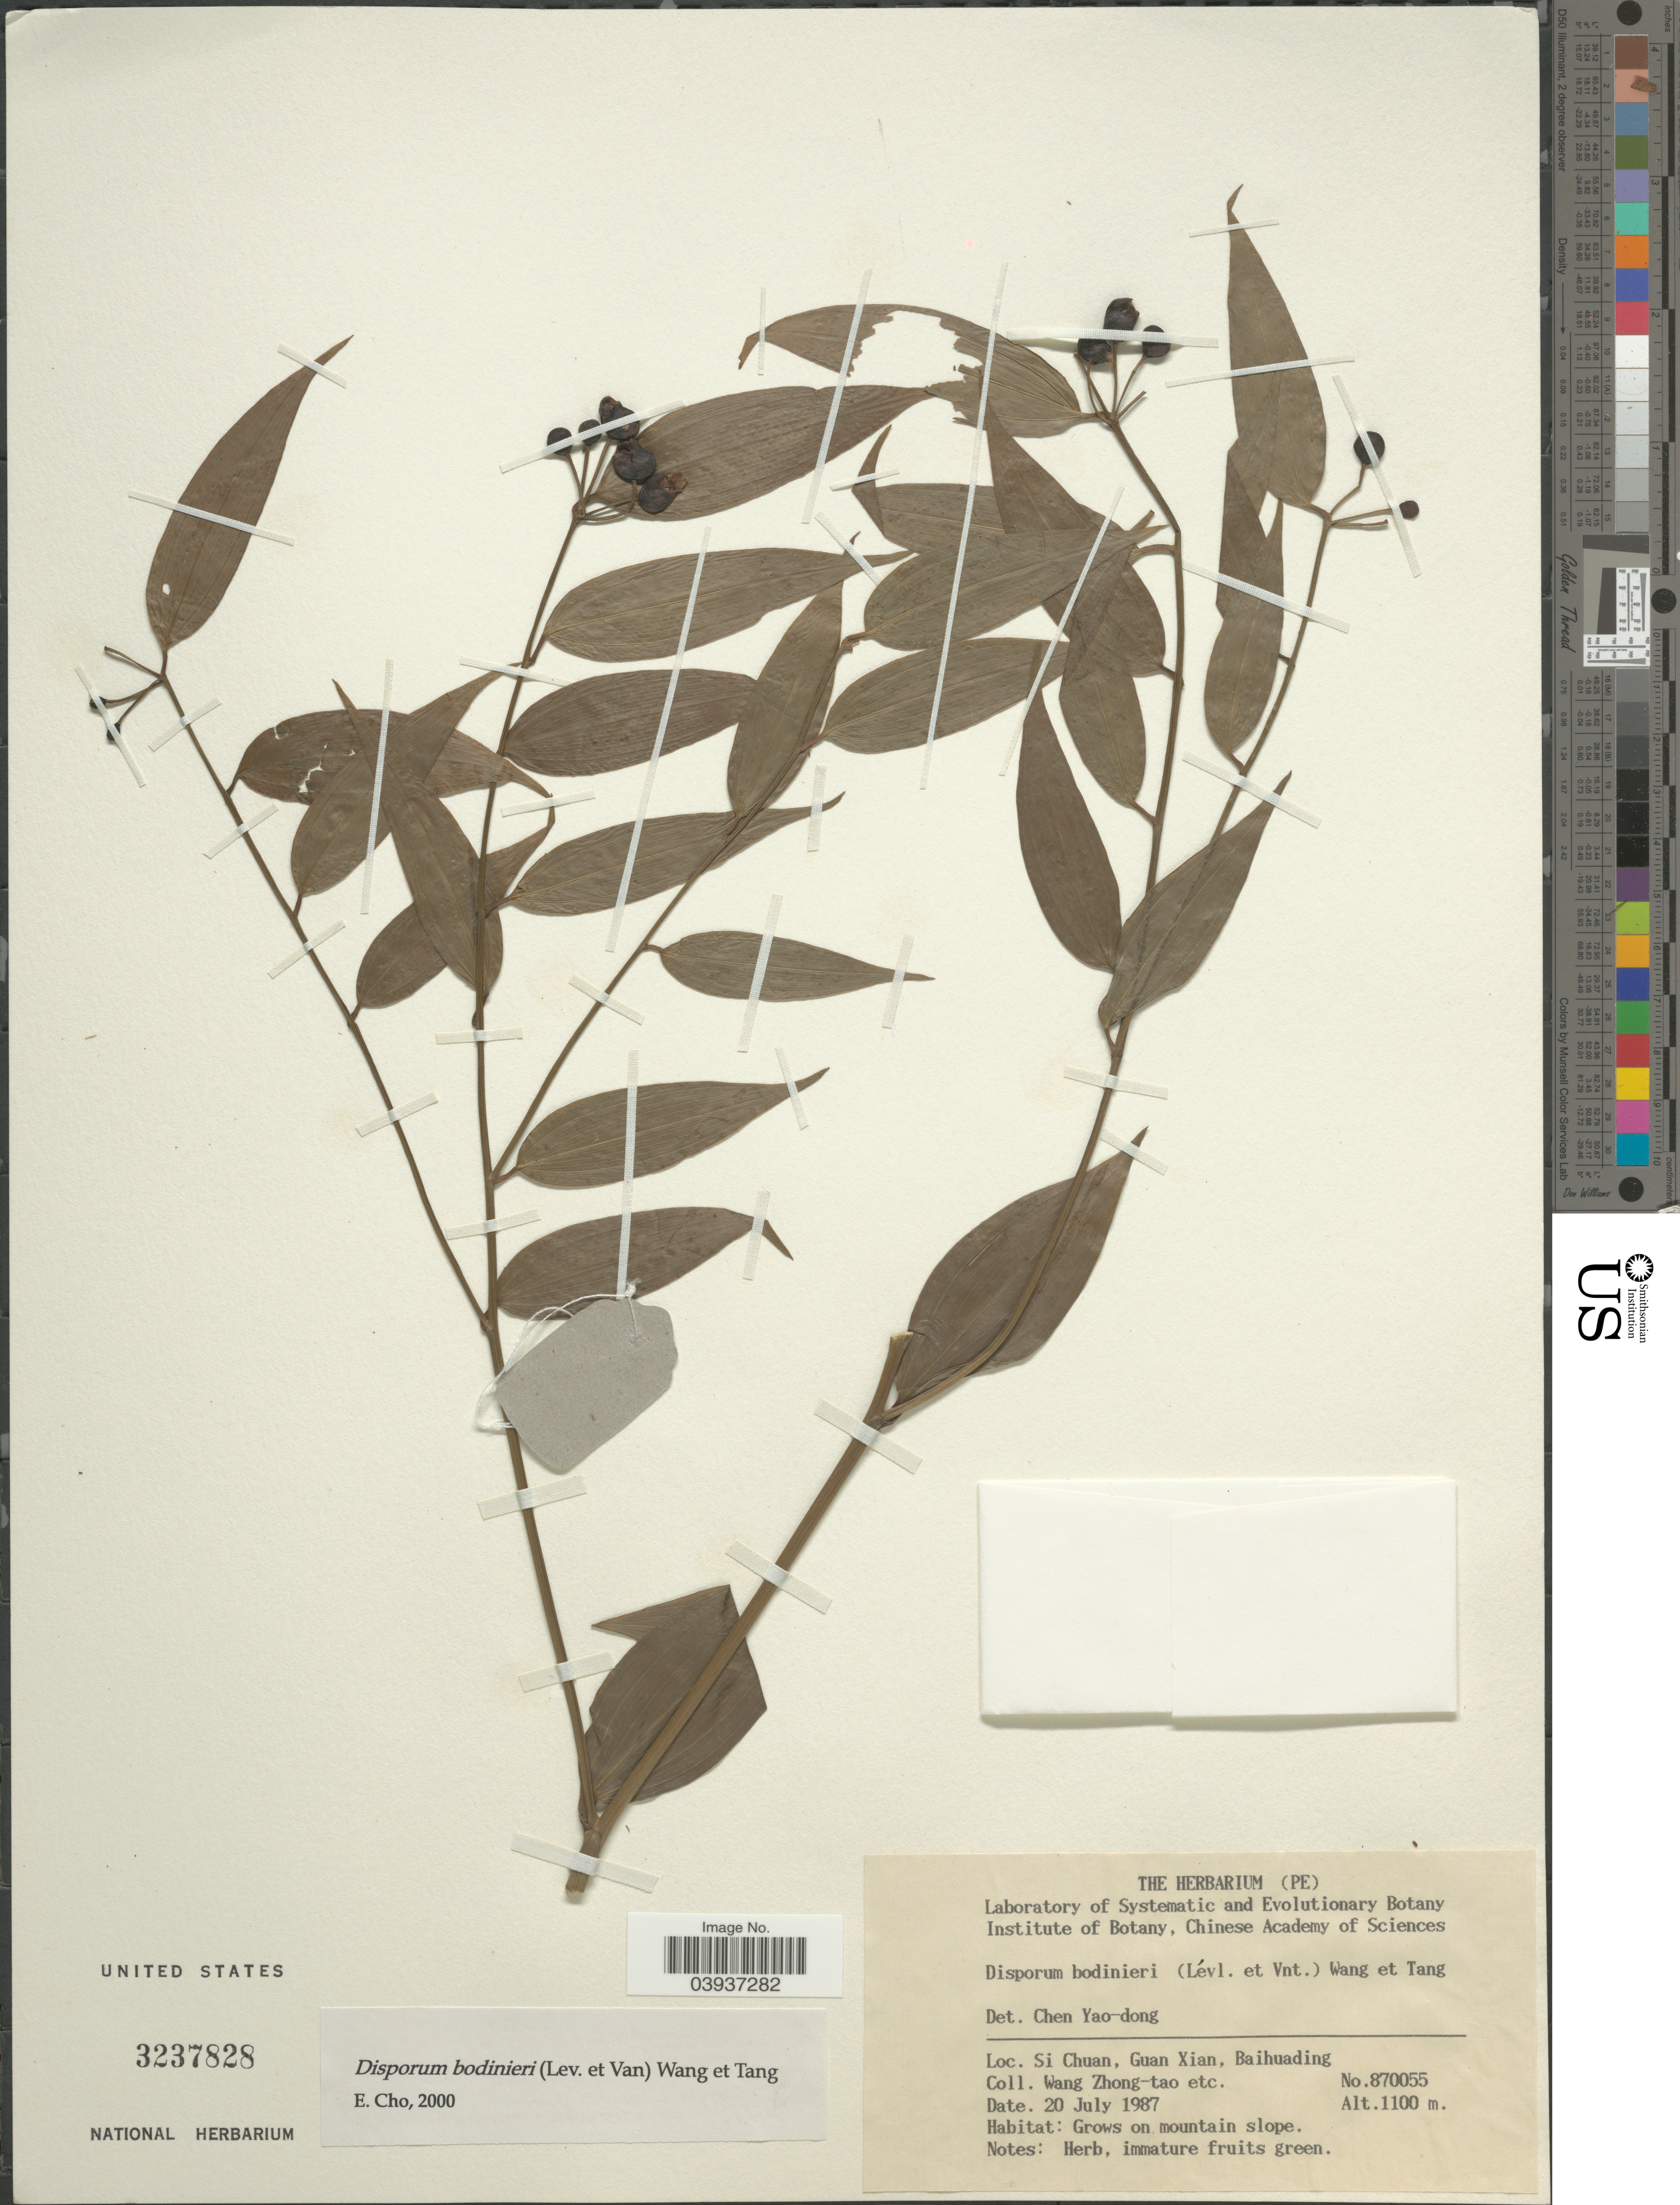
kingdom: Plantae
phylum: Tracheophyta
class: Liliopsida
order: Liliales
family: Colchicaceae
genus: Disporum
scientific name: Disporum bodinieri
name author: (H. Lév. & Vaniot) F.T. Wang & Tang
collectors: W. Zhong-Tao & et al.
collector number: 870055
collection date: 1987-07-20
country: China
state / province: Sichuan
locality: Si Chuan, Guan Xian, Baihuading.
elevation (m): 1100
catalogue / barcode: US 3237828